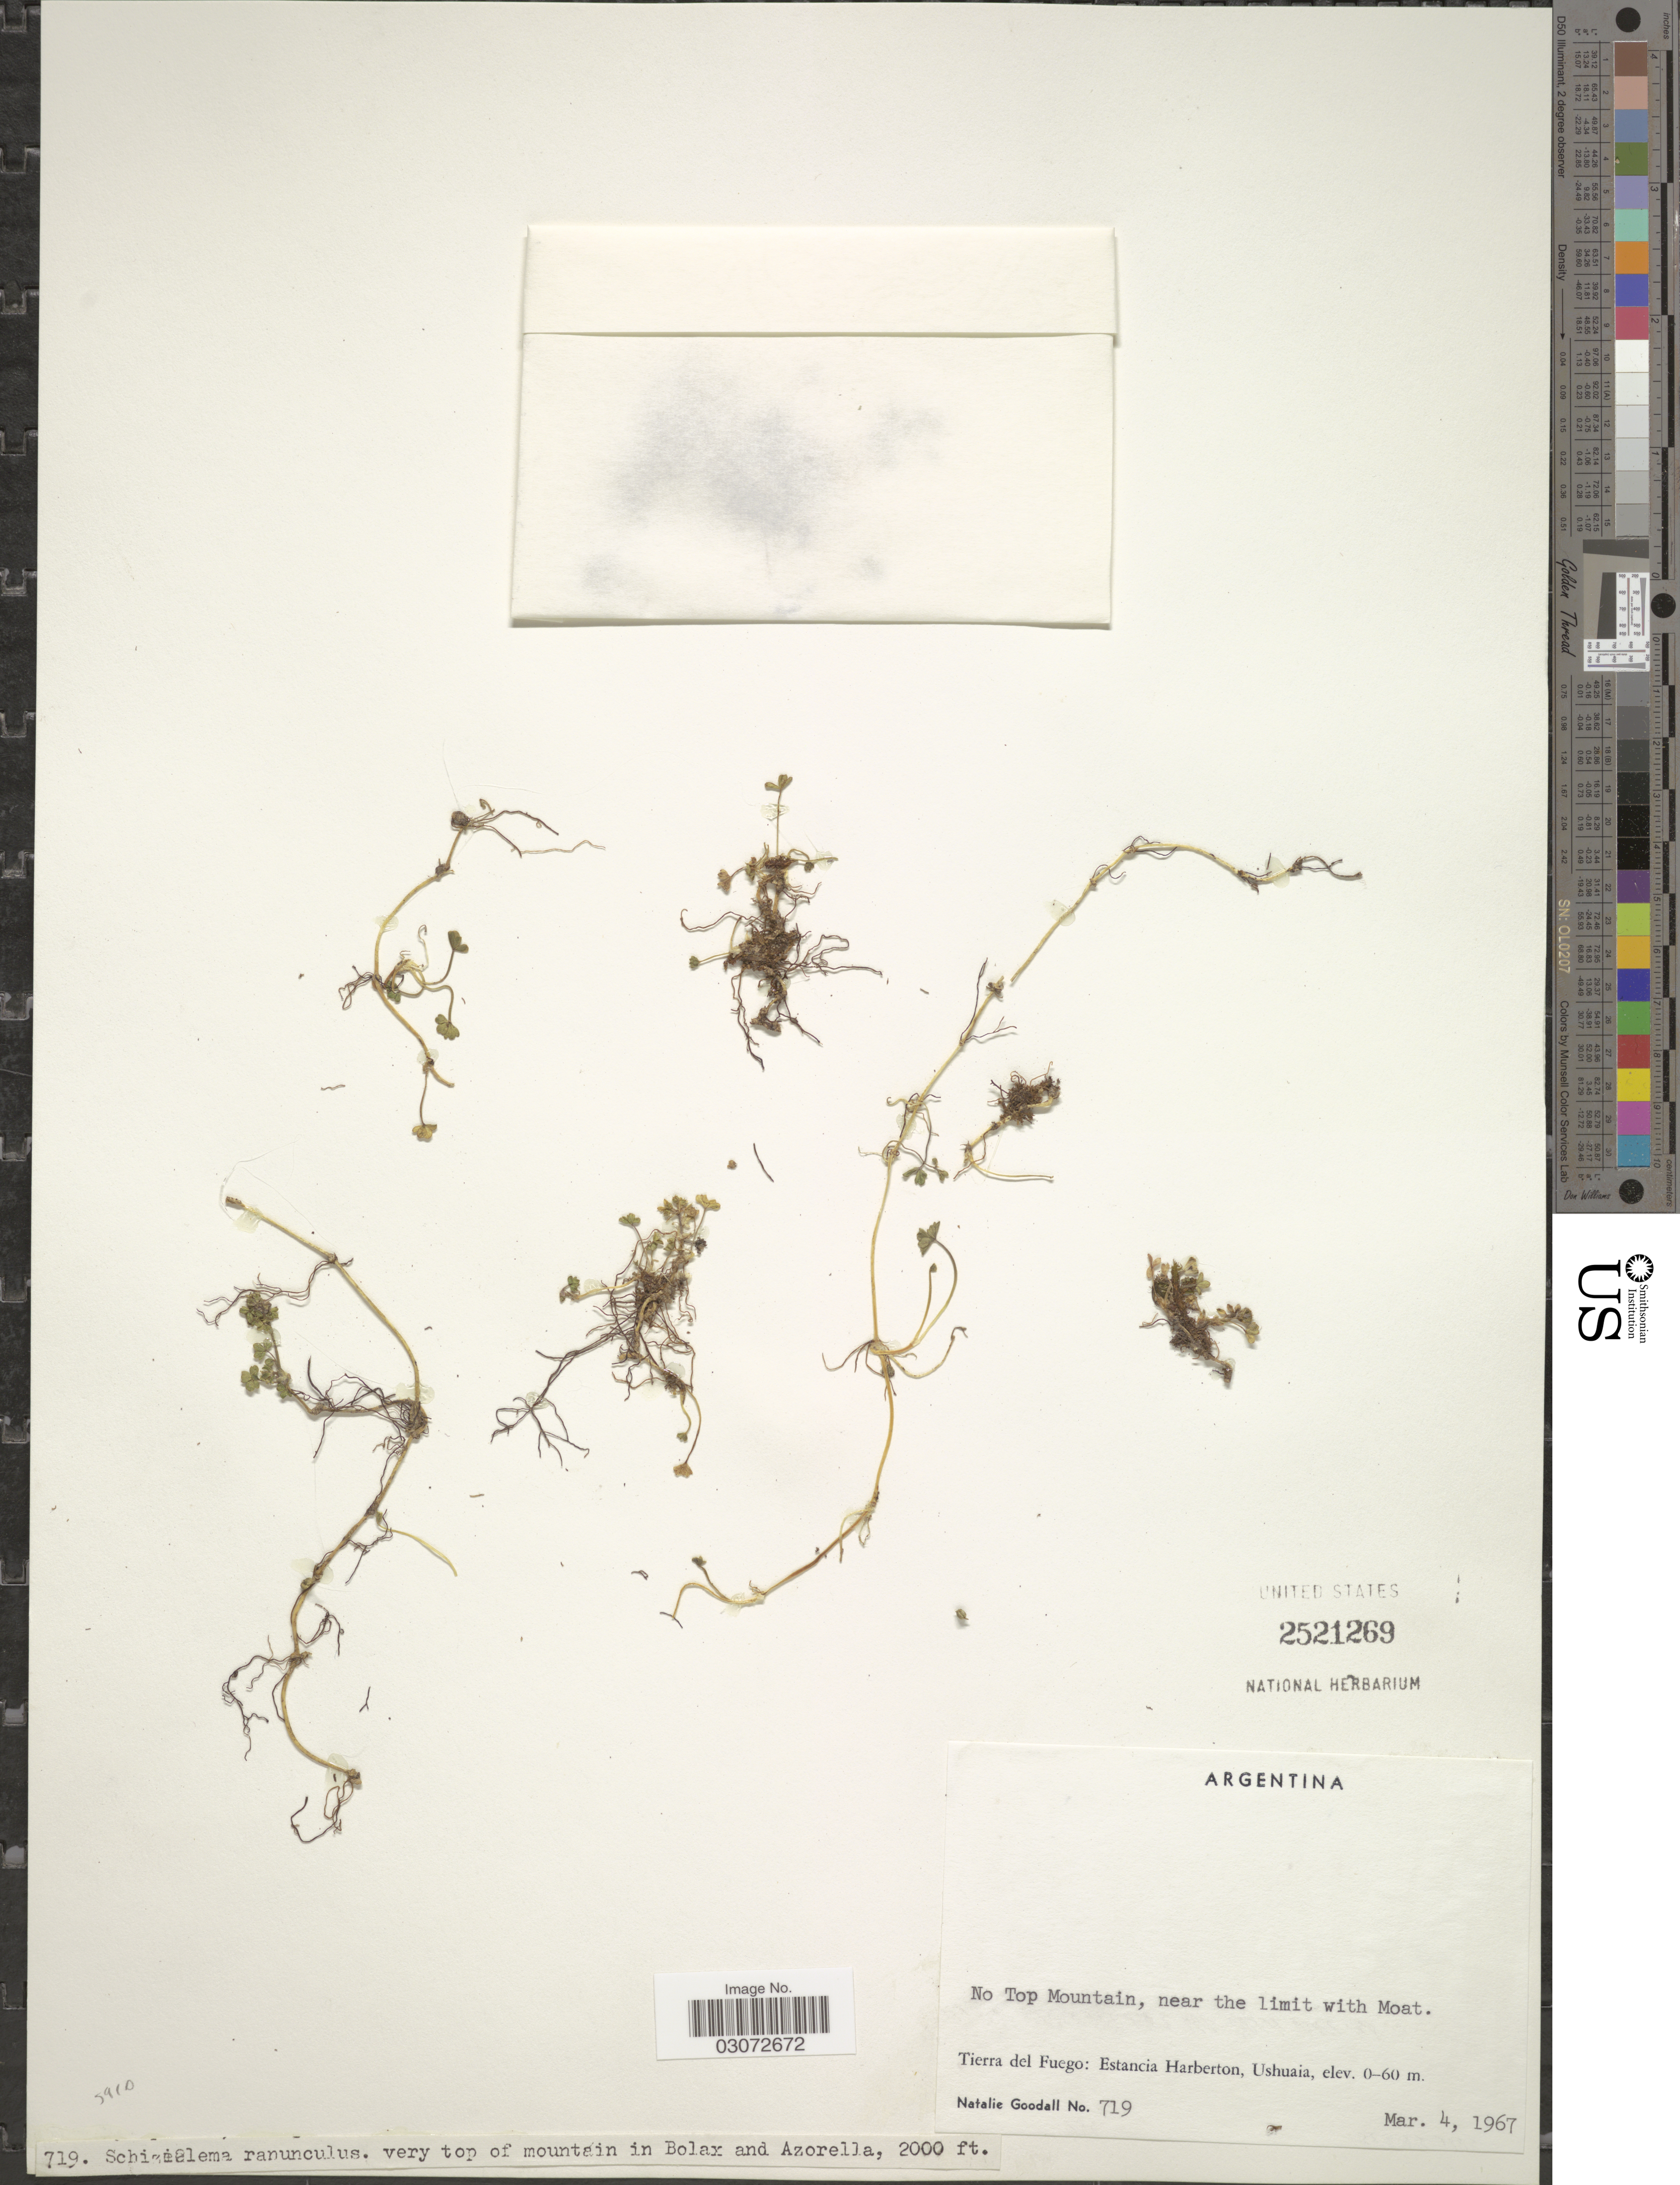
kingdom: Plantae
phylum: Tracheophyta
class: Magnoliopsida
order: Apiales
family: Apiaceae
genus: Schizeilema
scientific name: Schizeilema ranunculus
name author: (d'Urv.) Domin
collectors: N. Goodall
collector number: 719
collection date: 1967-03-04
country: Argentina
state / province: Tierra del Fuego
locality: No Top Mountain, near the limit with Moat. Estancia Harberton, Ushuaia.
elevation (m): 610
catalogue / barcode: US 2521269